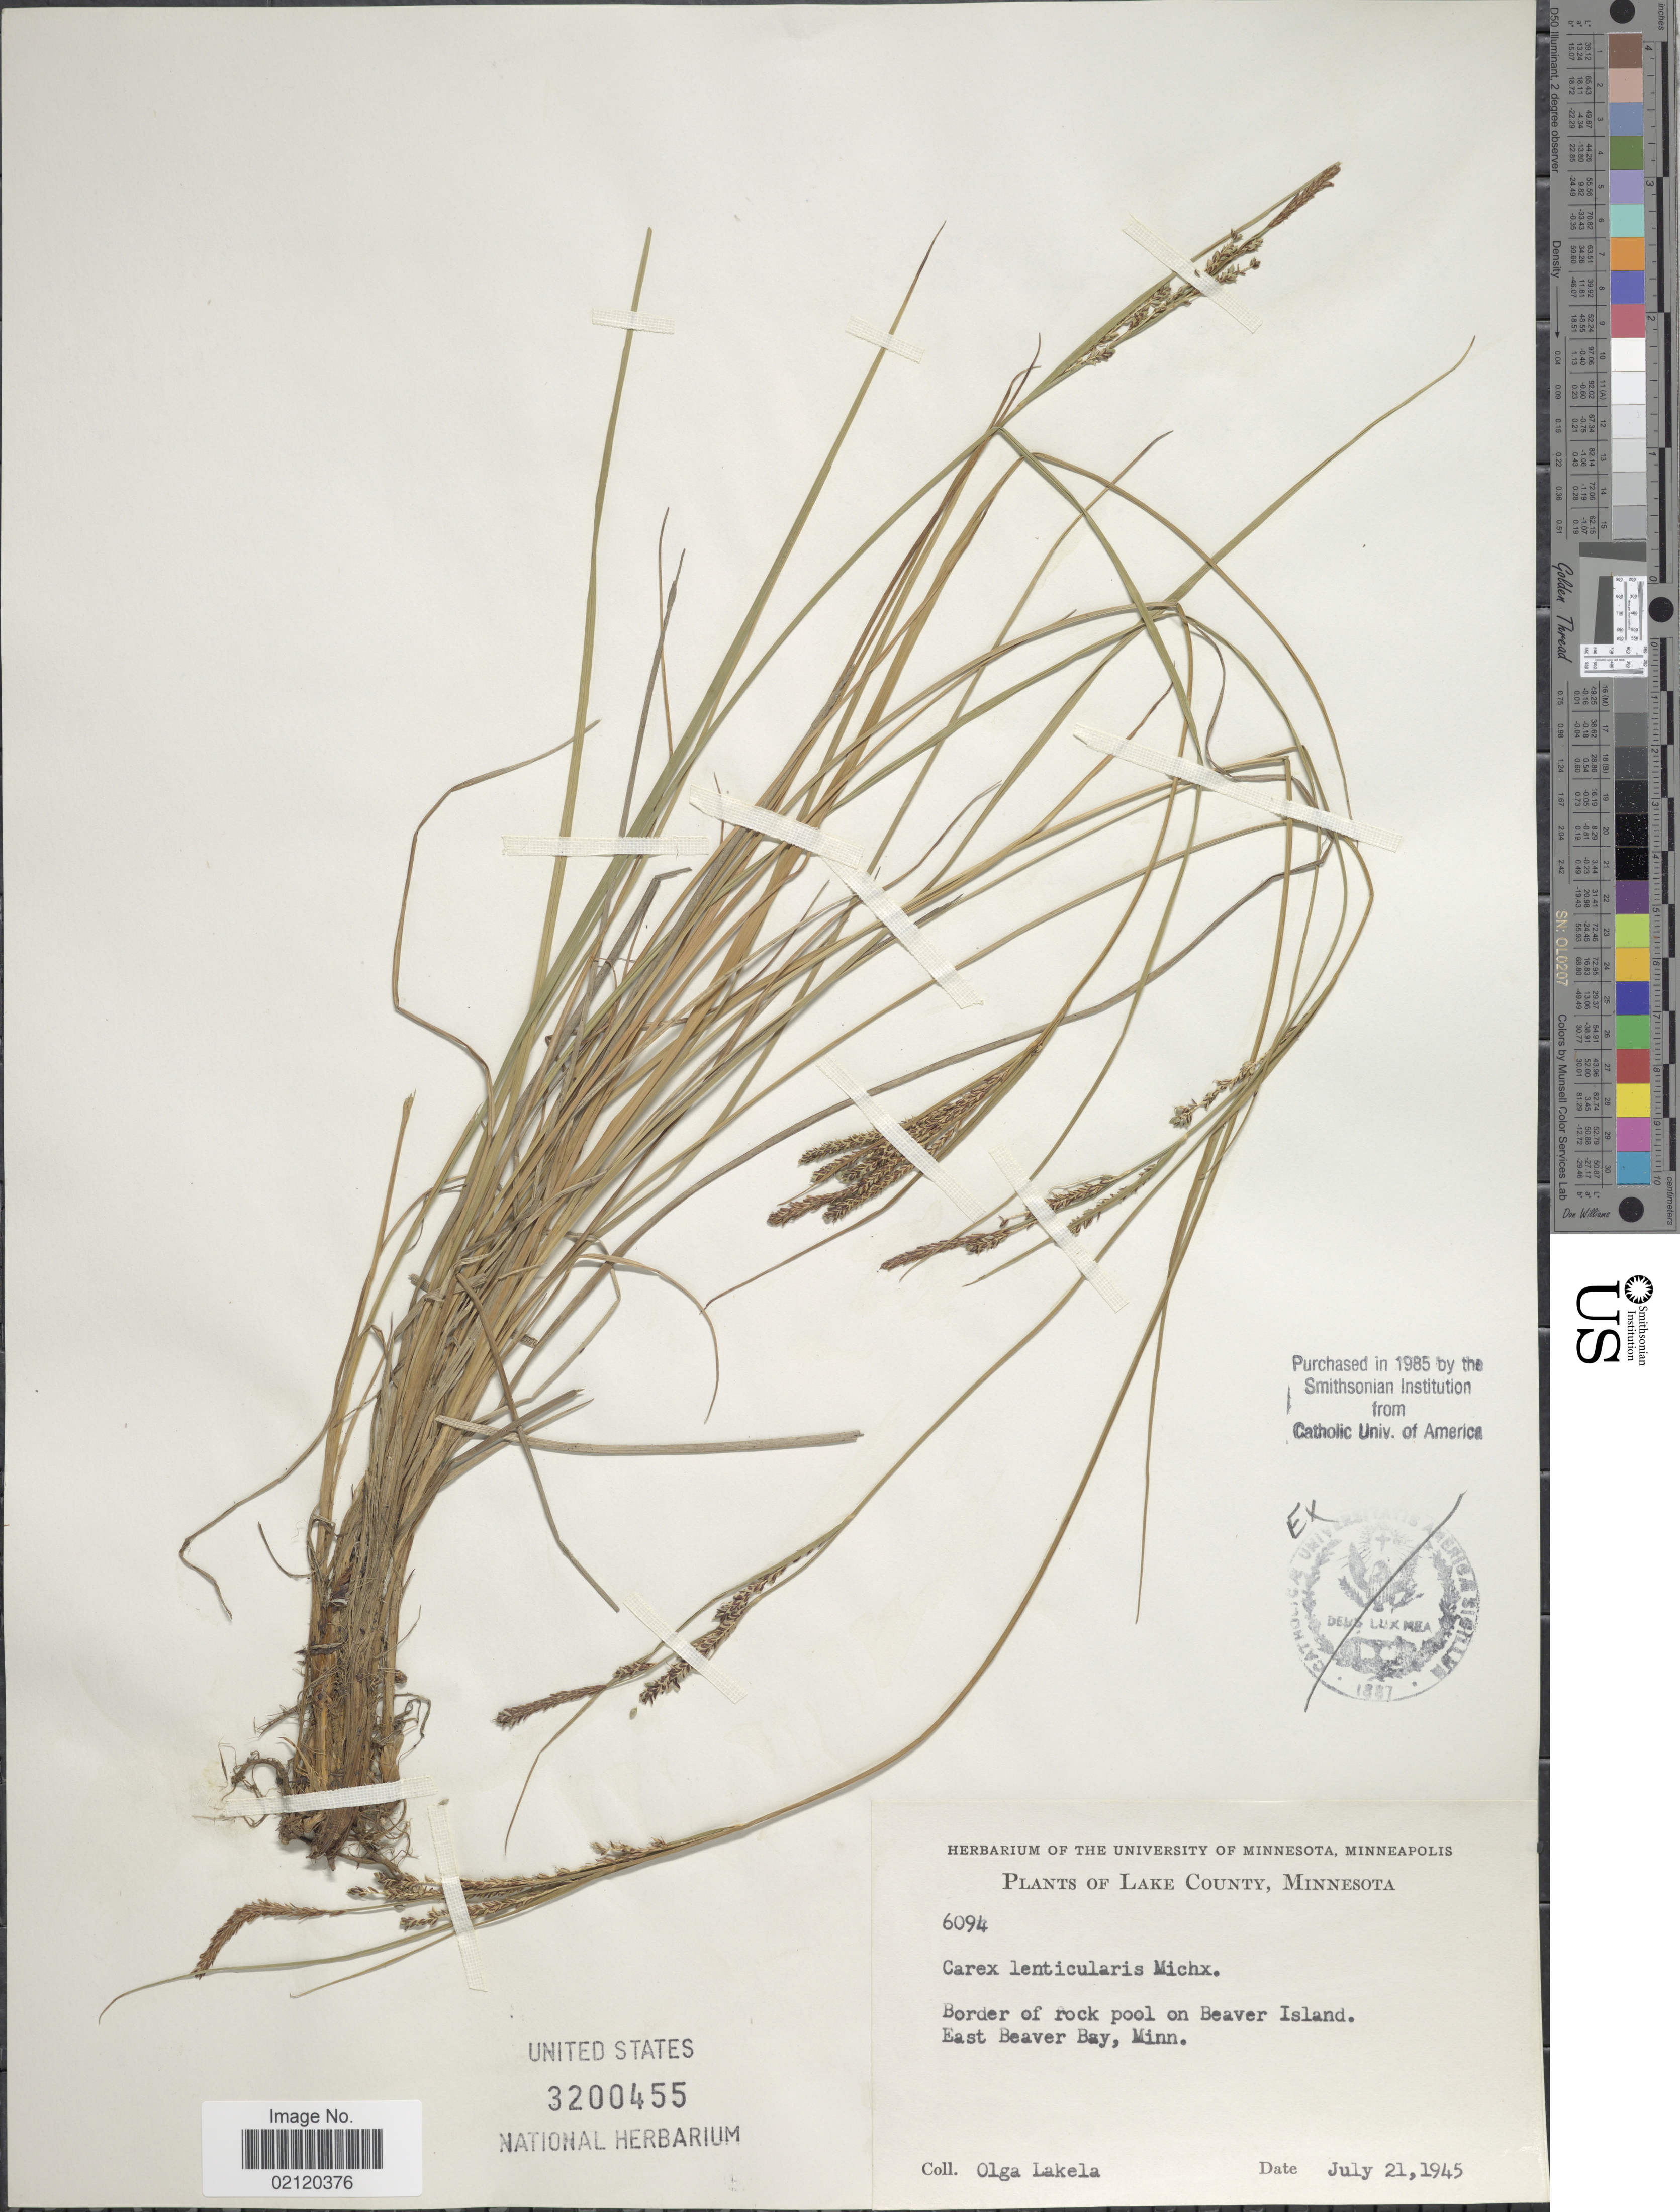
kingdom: Plantae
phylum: Tracheophyta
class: Liliopsida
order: Poales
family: Cyperaceae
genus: Carex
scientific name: Carex lenticularis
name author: Michx.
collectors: O. K. Lakela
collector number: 6094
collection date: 1945-07-21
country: United States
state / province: Minnesota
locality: Lake County, Border of rock pool on Beaver Island, East Beaver Bay, Minn.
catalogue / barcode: US 3200455